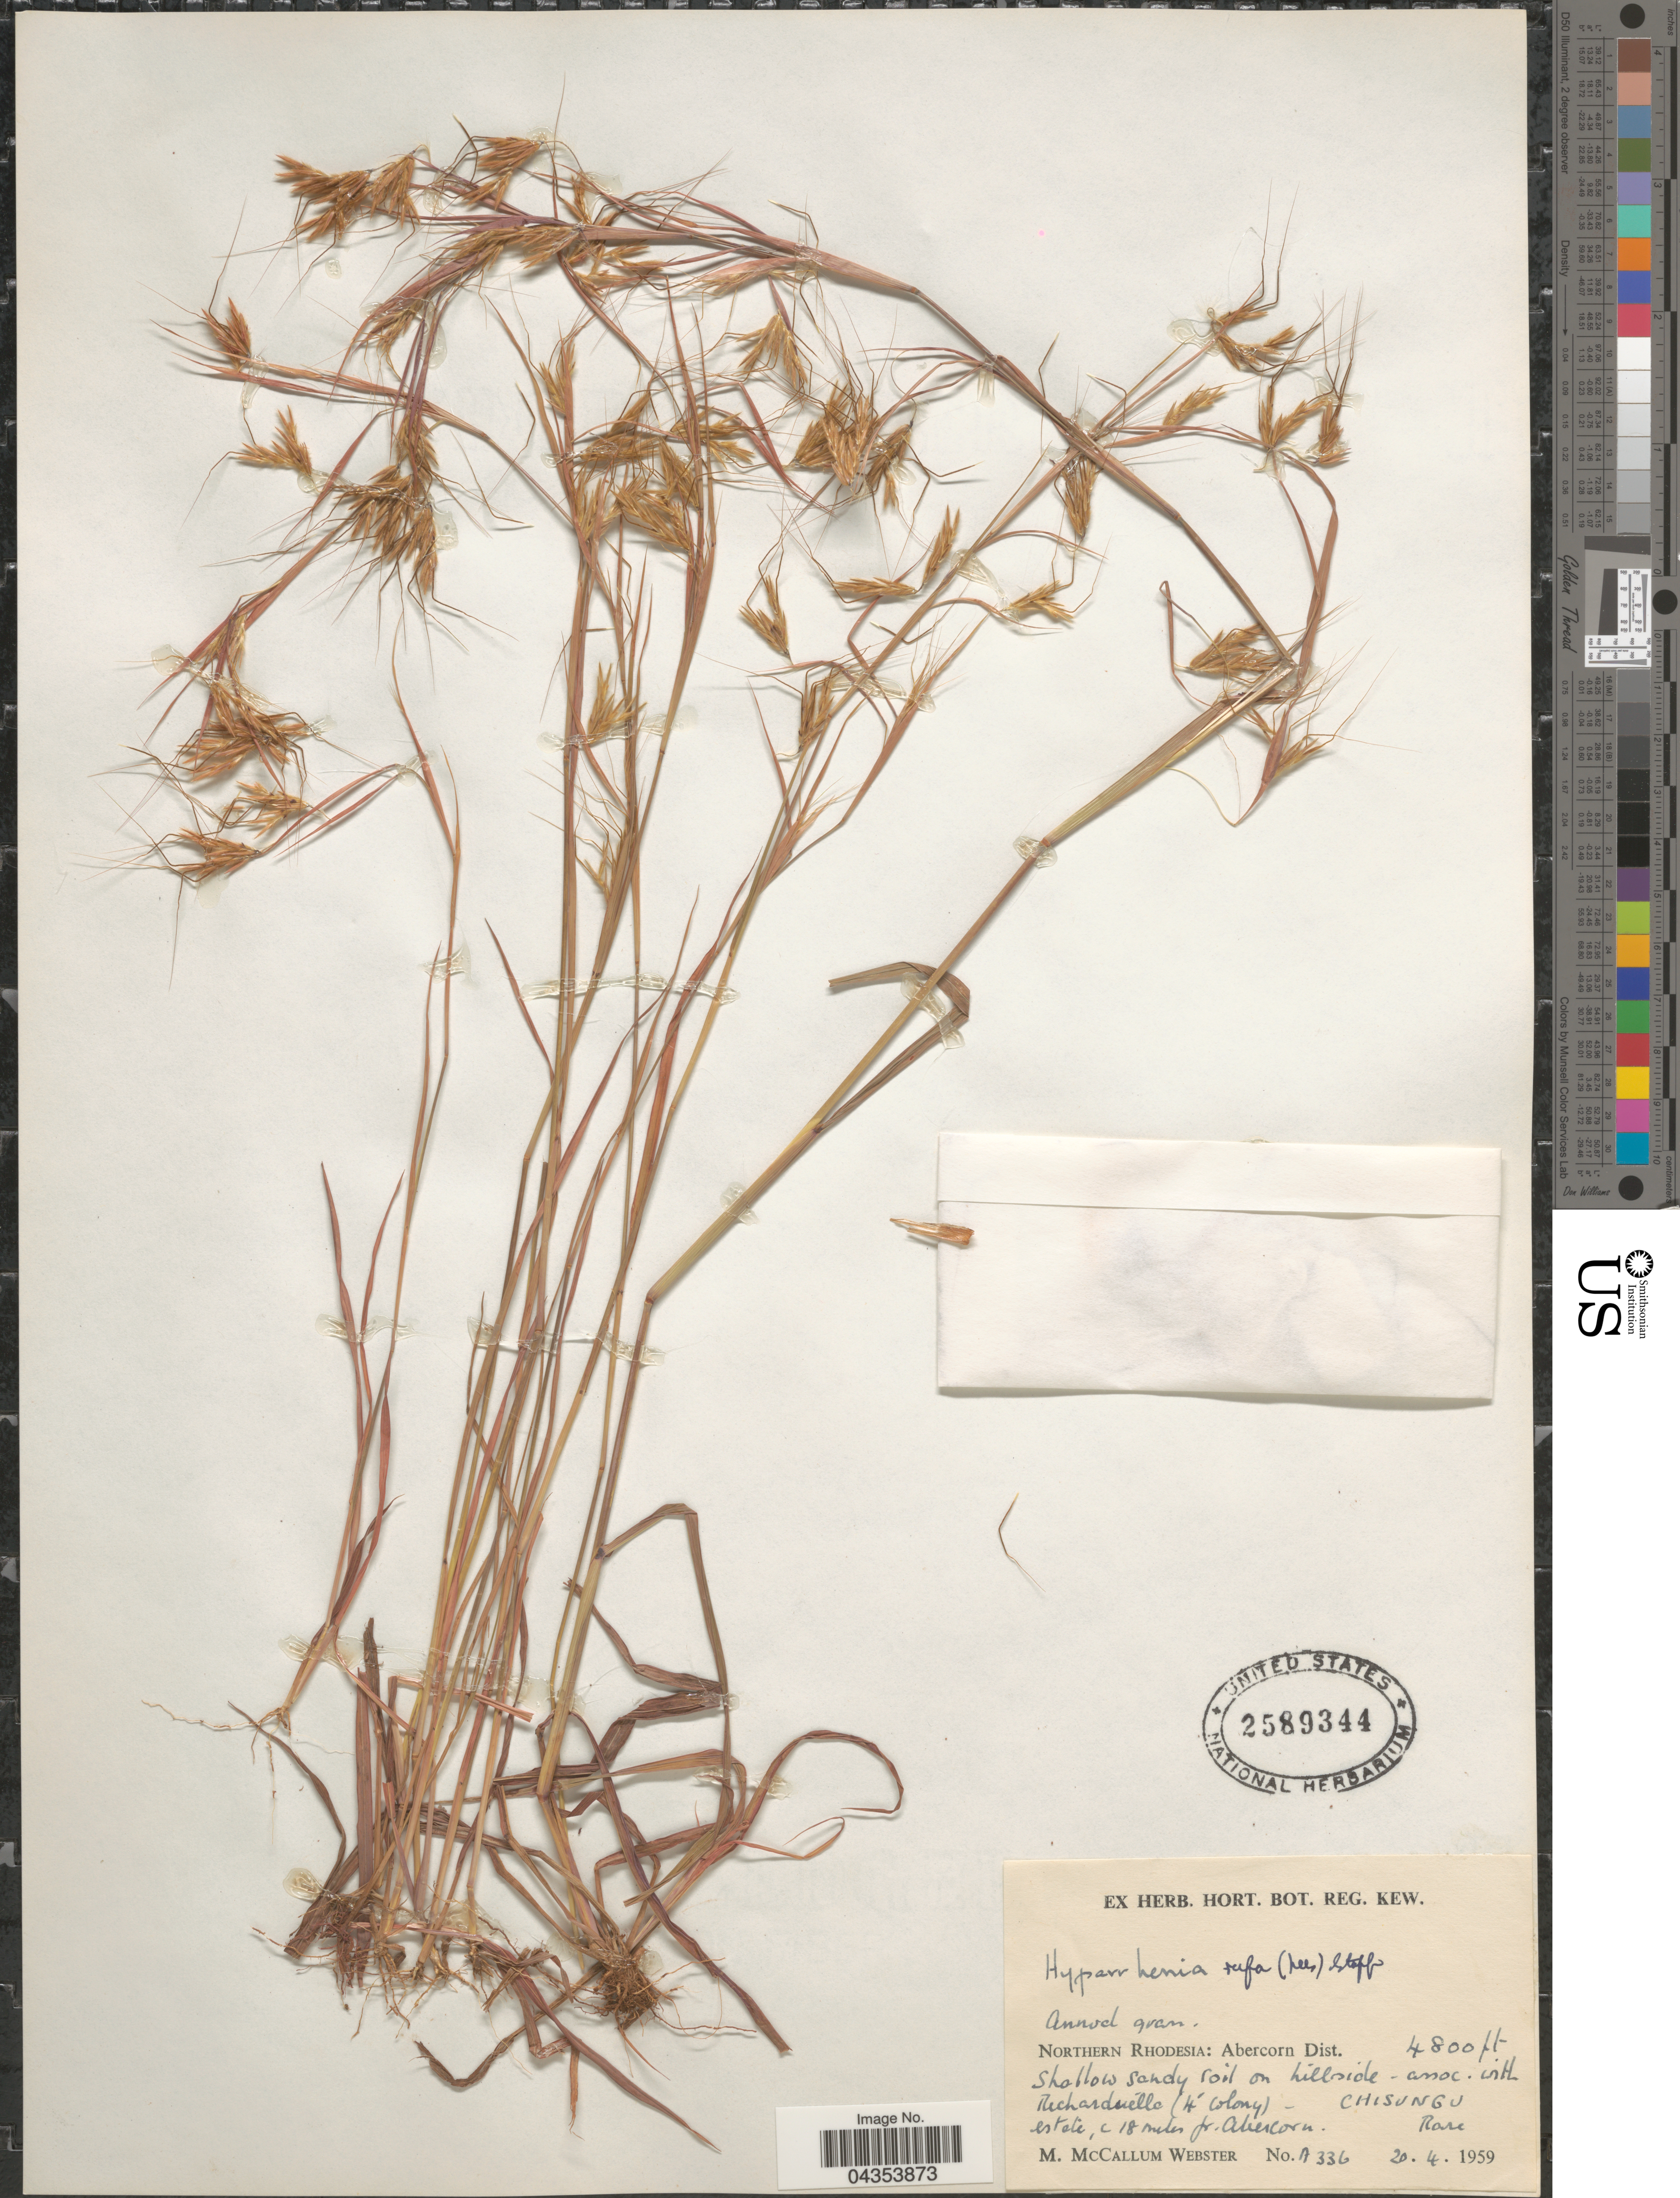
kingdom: Plantae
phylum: Tracheophyta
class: Liliopsida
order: Poales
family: Poaceae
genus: Hyparrhenia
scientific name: Hyparrhenia rufa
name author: (Nees) Stapf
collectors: M. Webster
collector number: A336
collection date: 1959-04-20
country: Zambia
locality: Northern Rhodesia: Abercorn Dist. Chisungu estate, c 18 miles pr. Abercorn.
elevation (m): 1463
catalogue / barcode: US 2589344